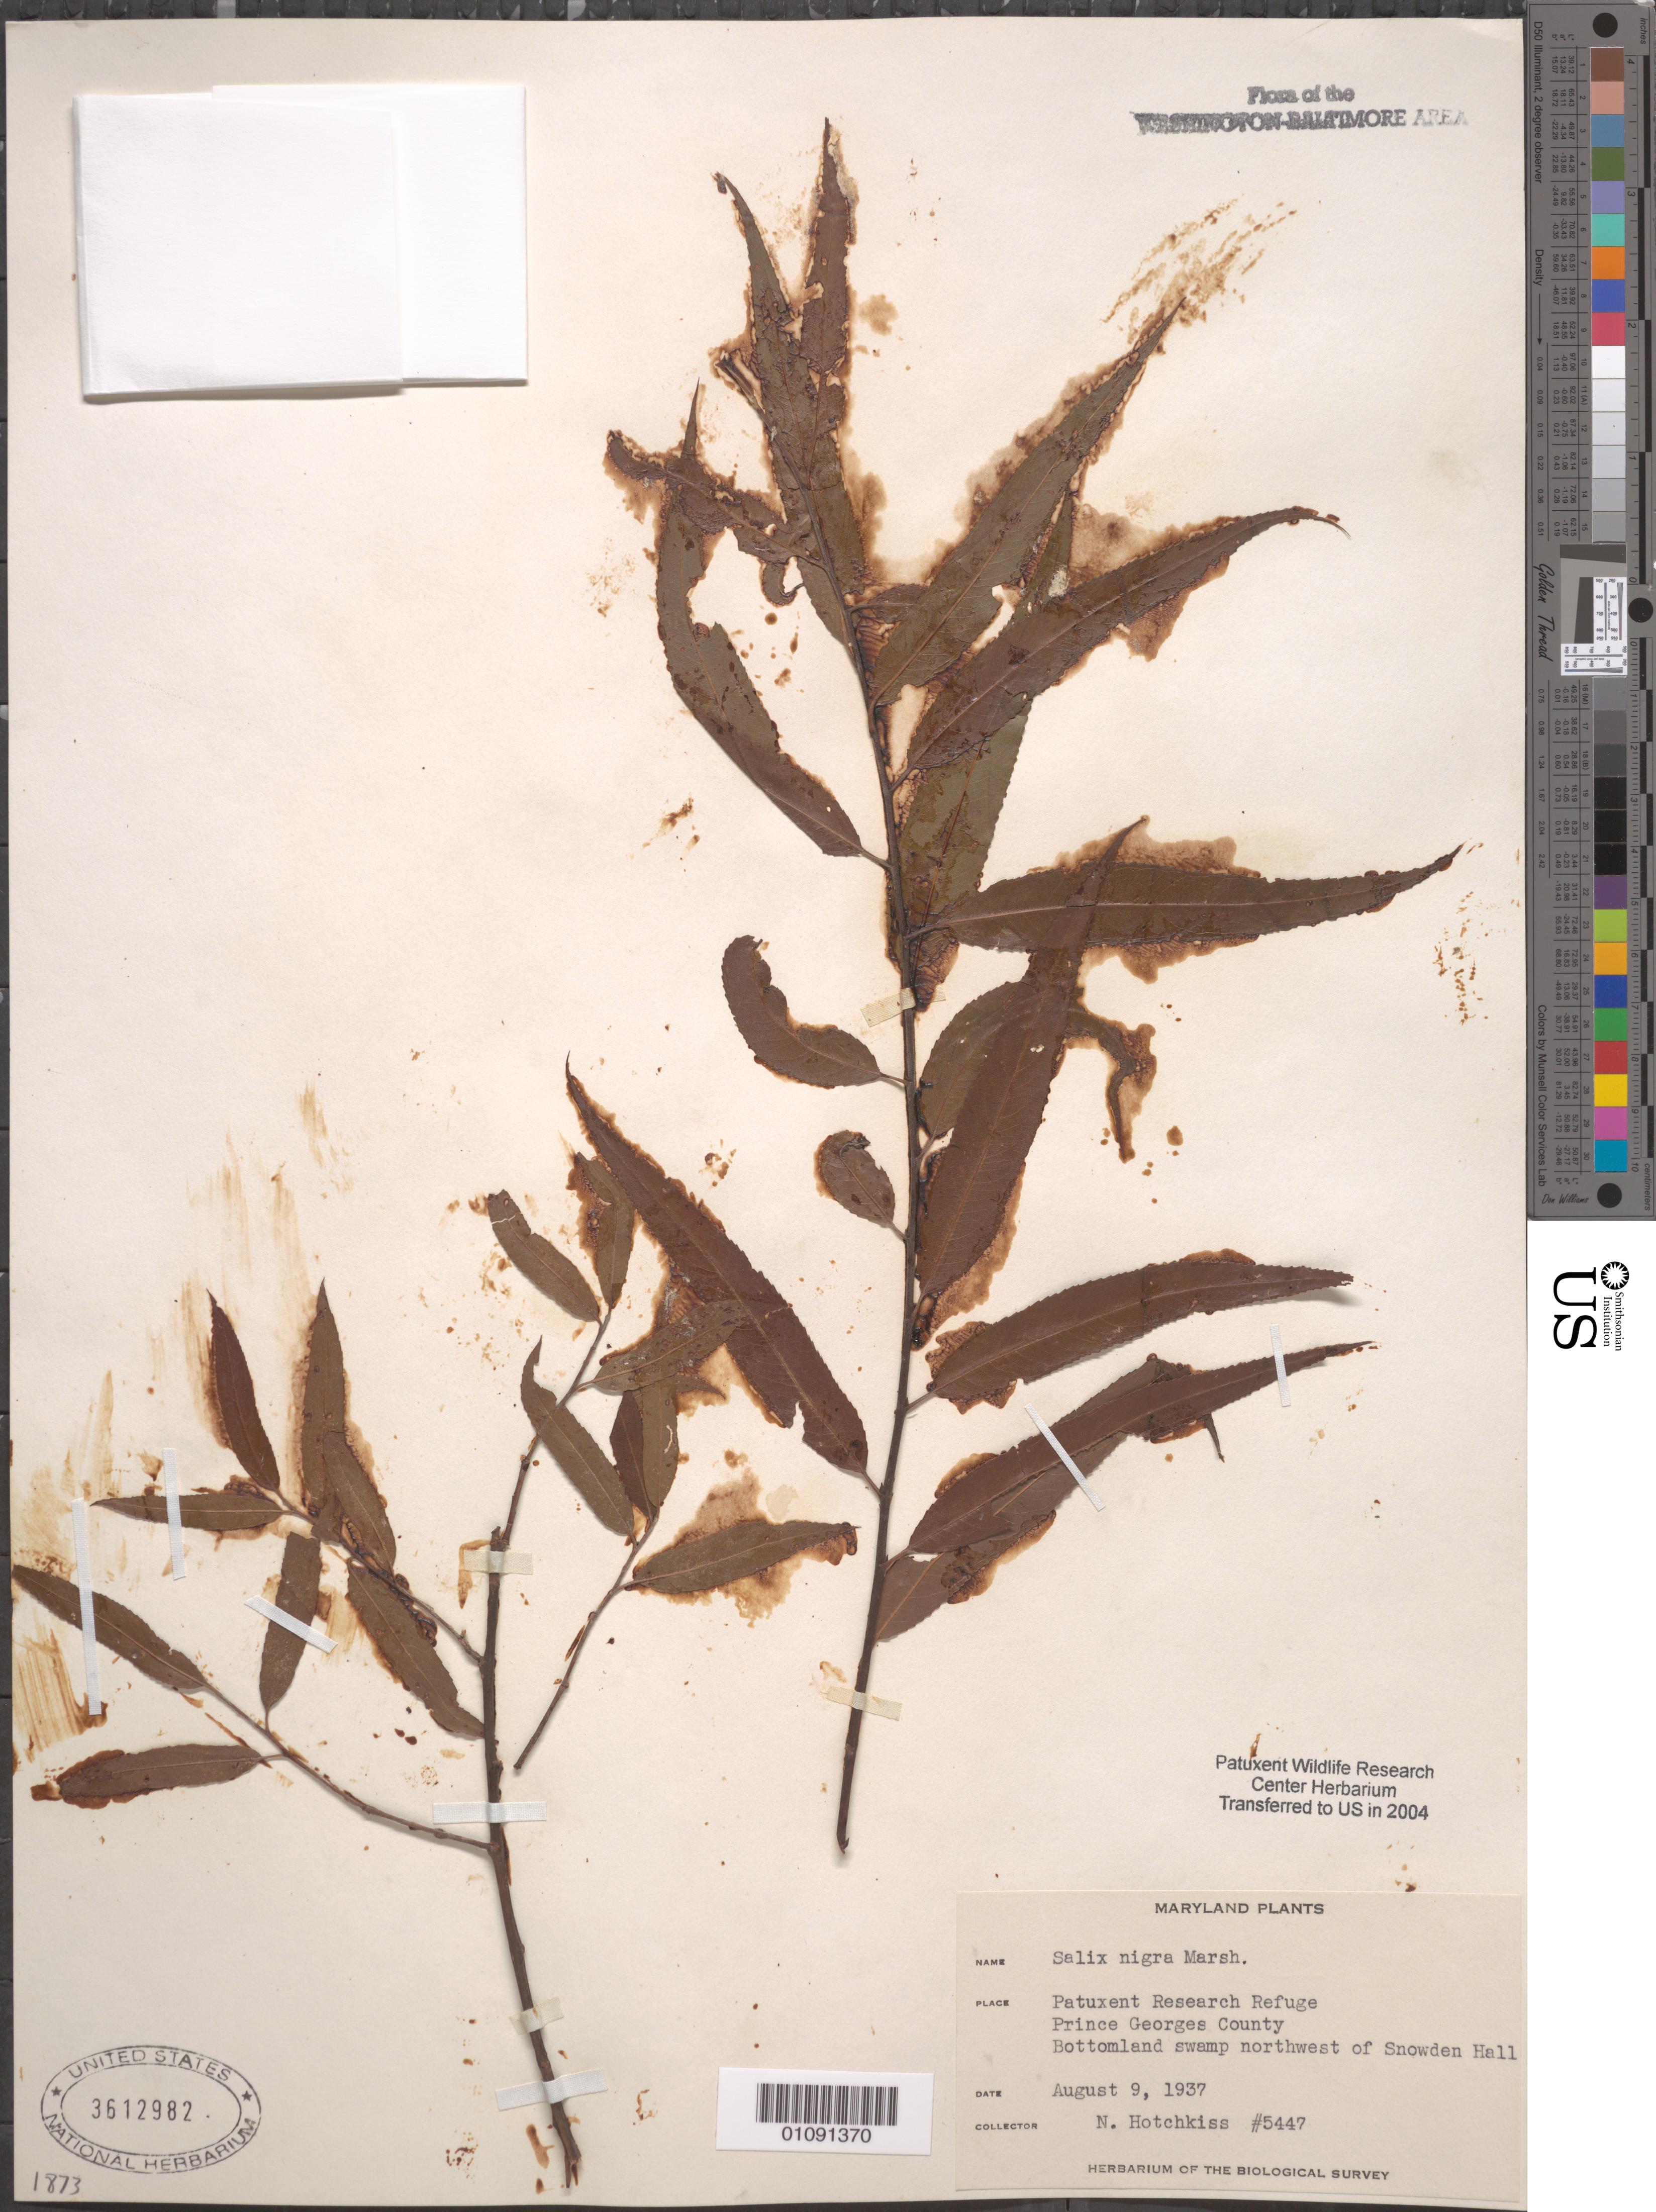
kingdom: Plantae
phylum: Tracheophyta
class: Magnoliopsida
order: Malpighiales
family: Salicaceae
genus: Salix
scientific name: Salix nigra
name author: Marshall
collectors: N. Hotchkiss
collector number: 5447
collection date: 1937-08-09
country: United States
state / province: Maryland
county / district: Prince George's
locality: Patuxent Wildlife Refuge. N.W. of Snowden Hall.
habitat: Bottomland swamp.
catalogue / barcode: US 3612982